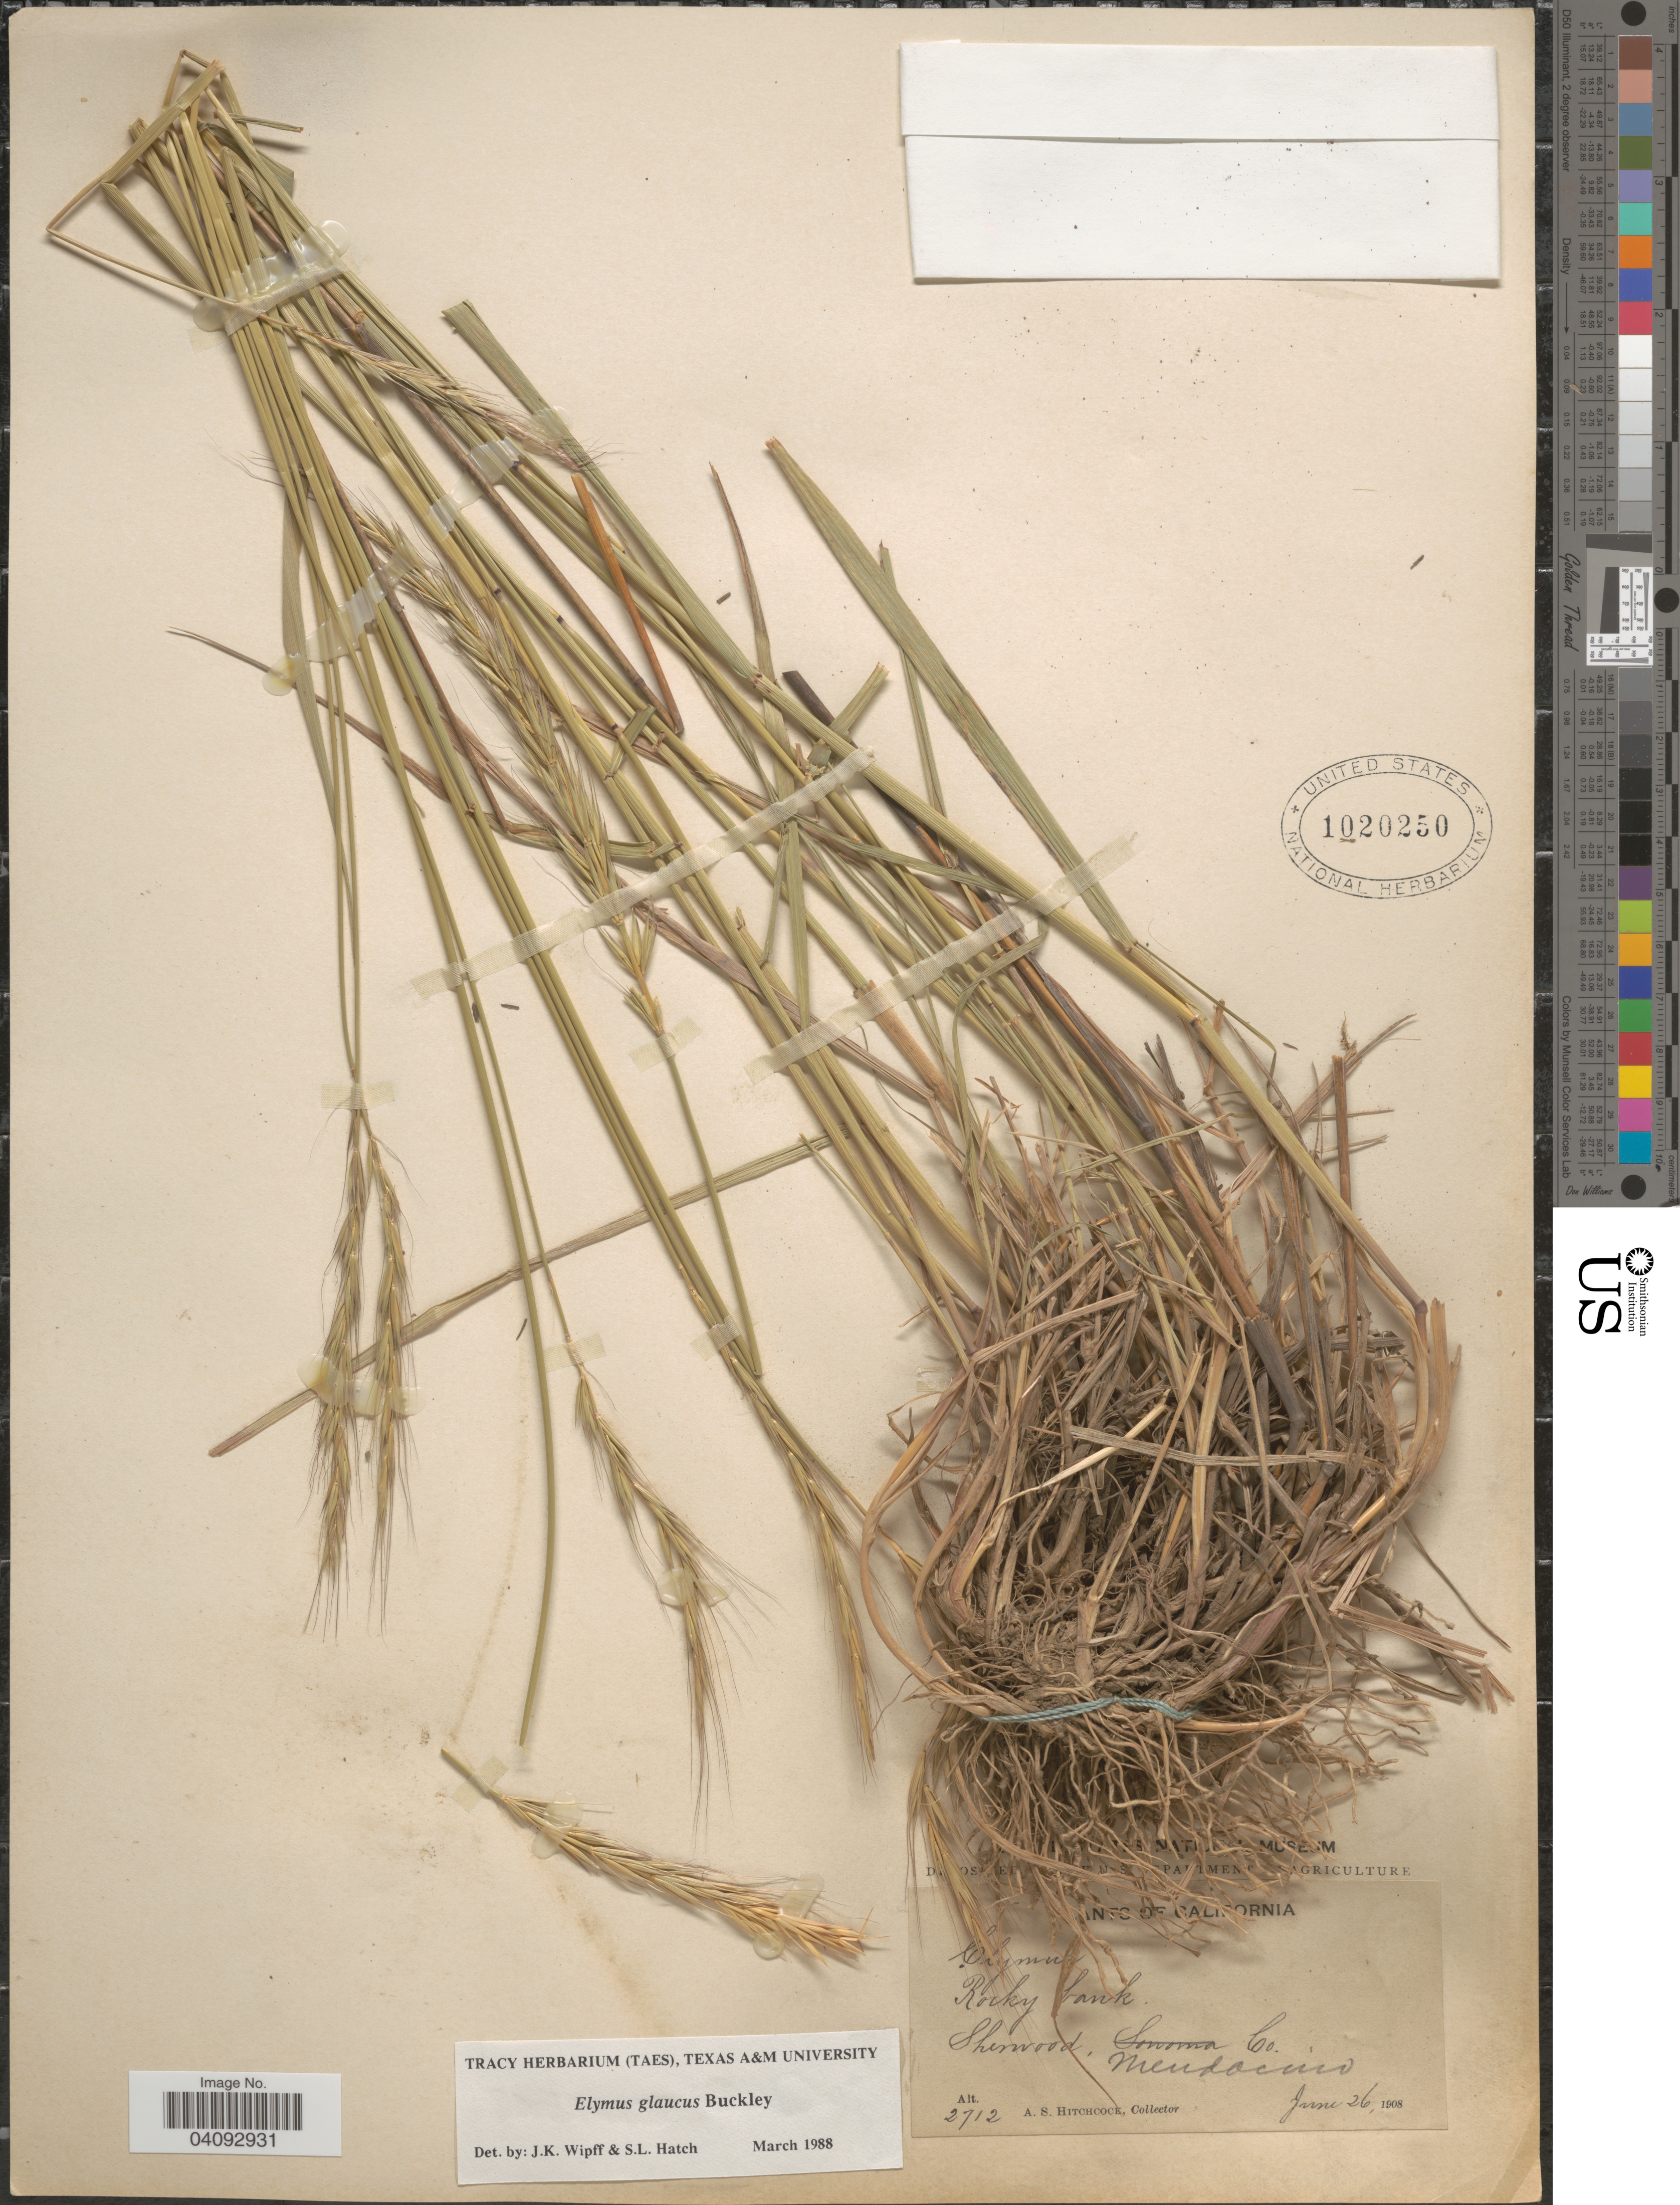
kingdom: Plantae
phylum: Tracheophyta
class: Liliopsida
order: Poales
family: Poaceae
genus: Elymus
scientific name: Elymus glaucus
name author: Buckley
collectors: A. S. Hitchcock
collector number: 2712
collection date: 1908-06-26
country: United States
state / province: California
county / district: Mendocino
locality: Rocky bank. Sherwood, Mendocino Co.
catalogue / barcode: US 1020250